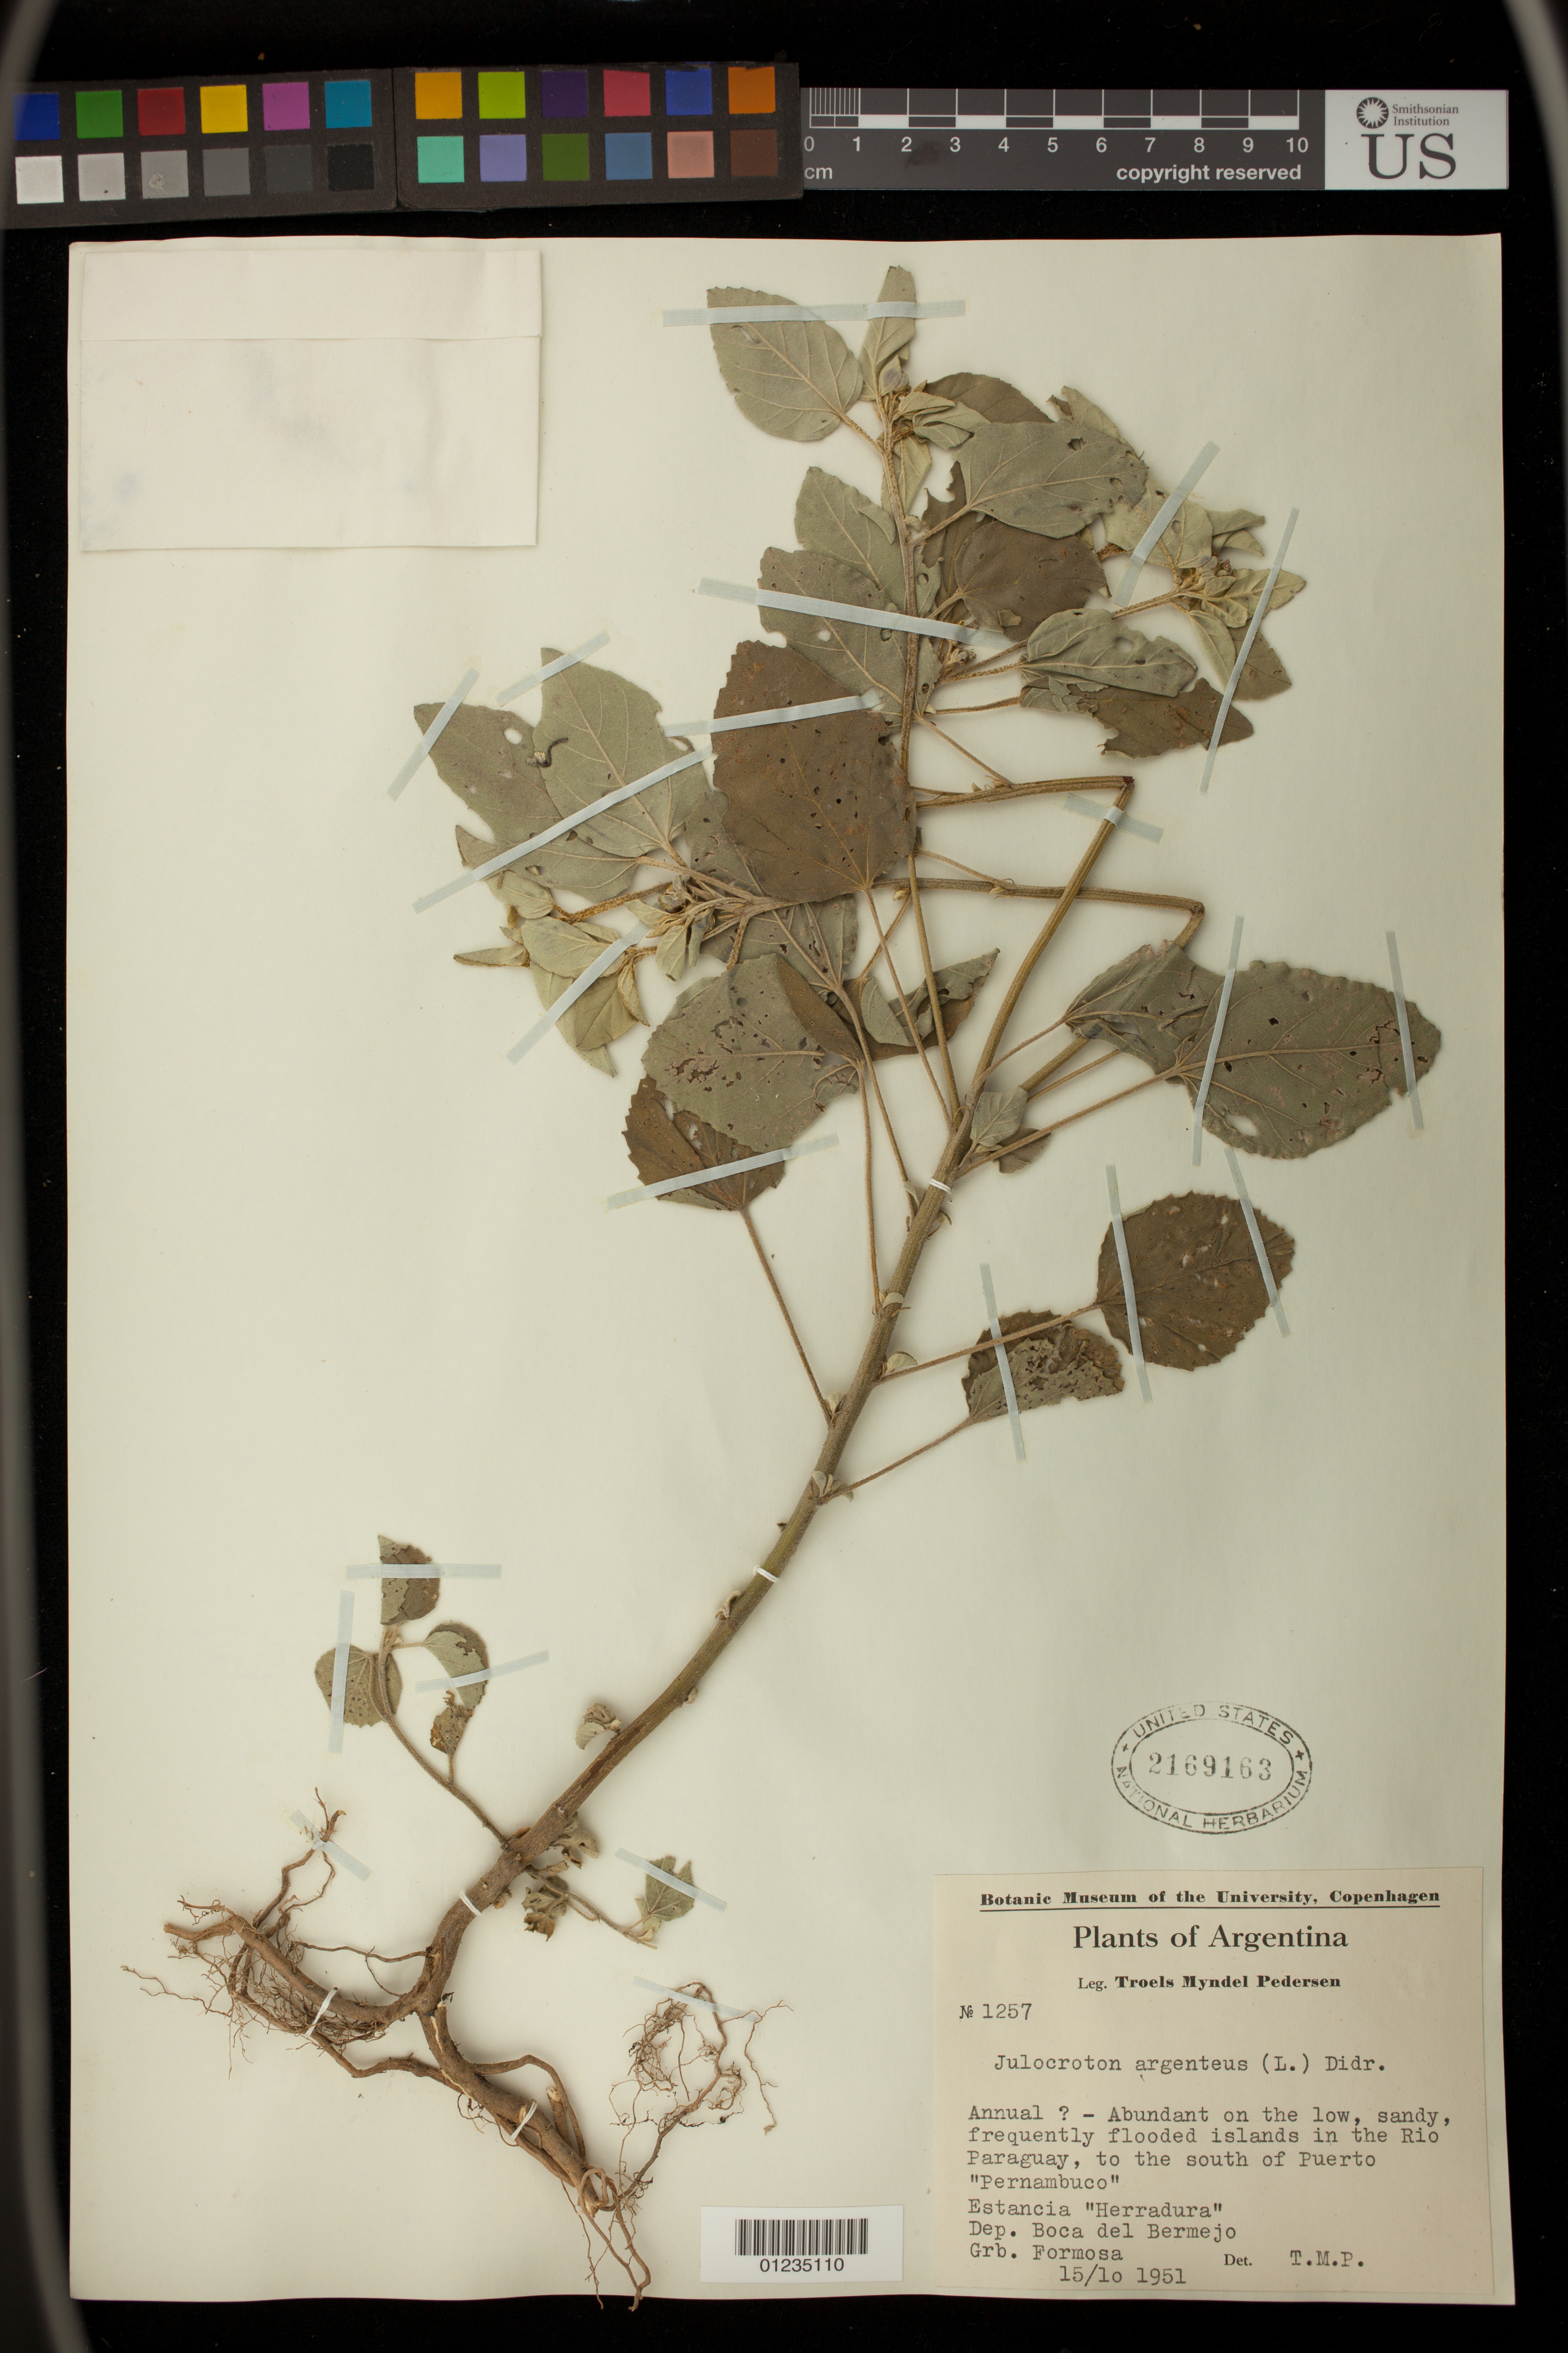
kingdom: Plantae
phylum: Tracheophyta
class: Magnoliopsida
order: Malpighiales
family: Euphorbiaceae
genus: Julocroton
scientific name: Julocroton argenteus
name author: (L.) Didr.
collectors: T. Pederson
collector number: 1257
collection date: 1951-10-15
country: Argentina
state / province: Formosa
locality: islands in the Rio Paraguay, to the south of Puert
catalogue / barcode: US 2169163